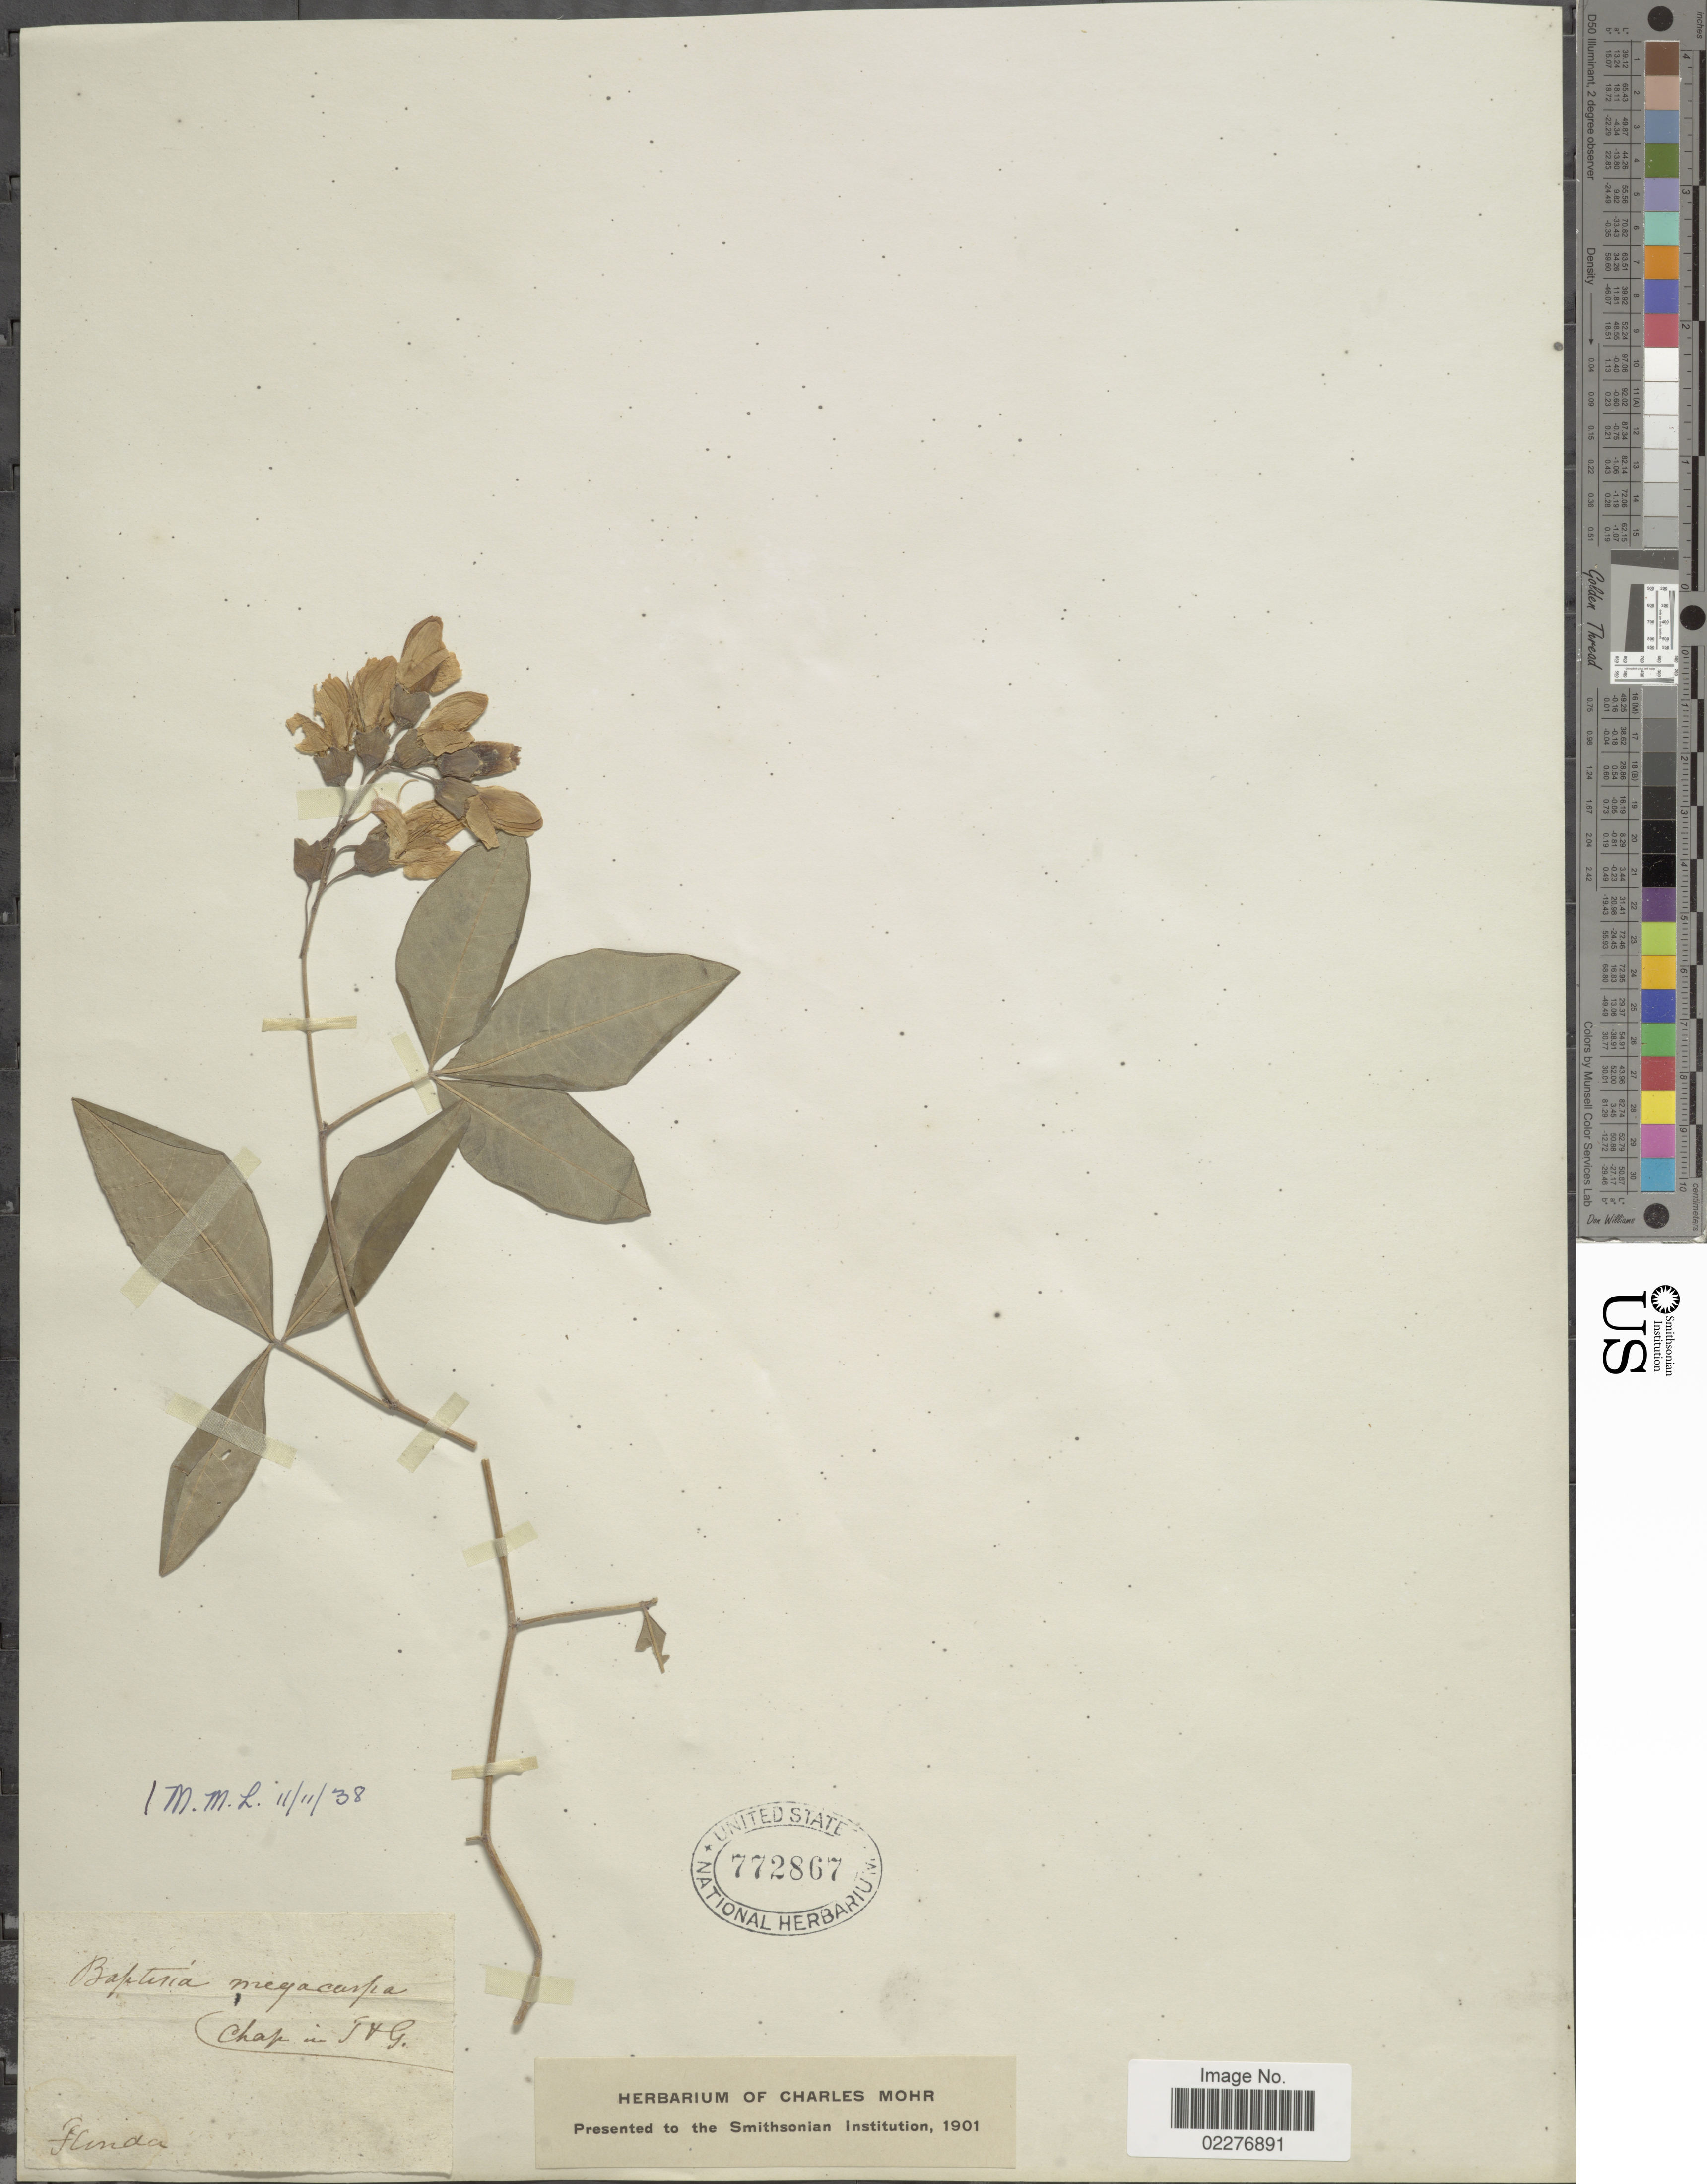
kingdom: Plantae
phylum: Tracheophyta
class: Magnoliopsida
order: Fabales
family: Fabaceae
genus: Baptisia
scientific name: Baptisia megacarpa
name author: Torr. & A. Gray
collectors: ex herb. Charles Mohr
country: United States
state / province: Florida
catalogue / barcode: US 772867